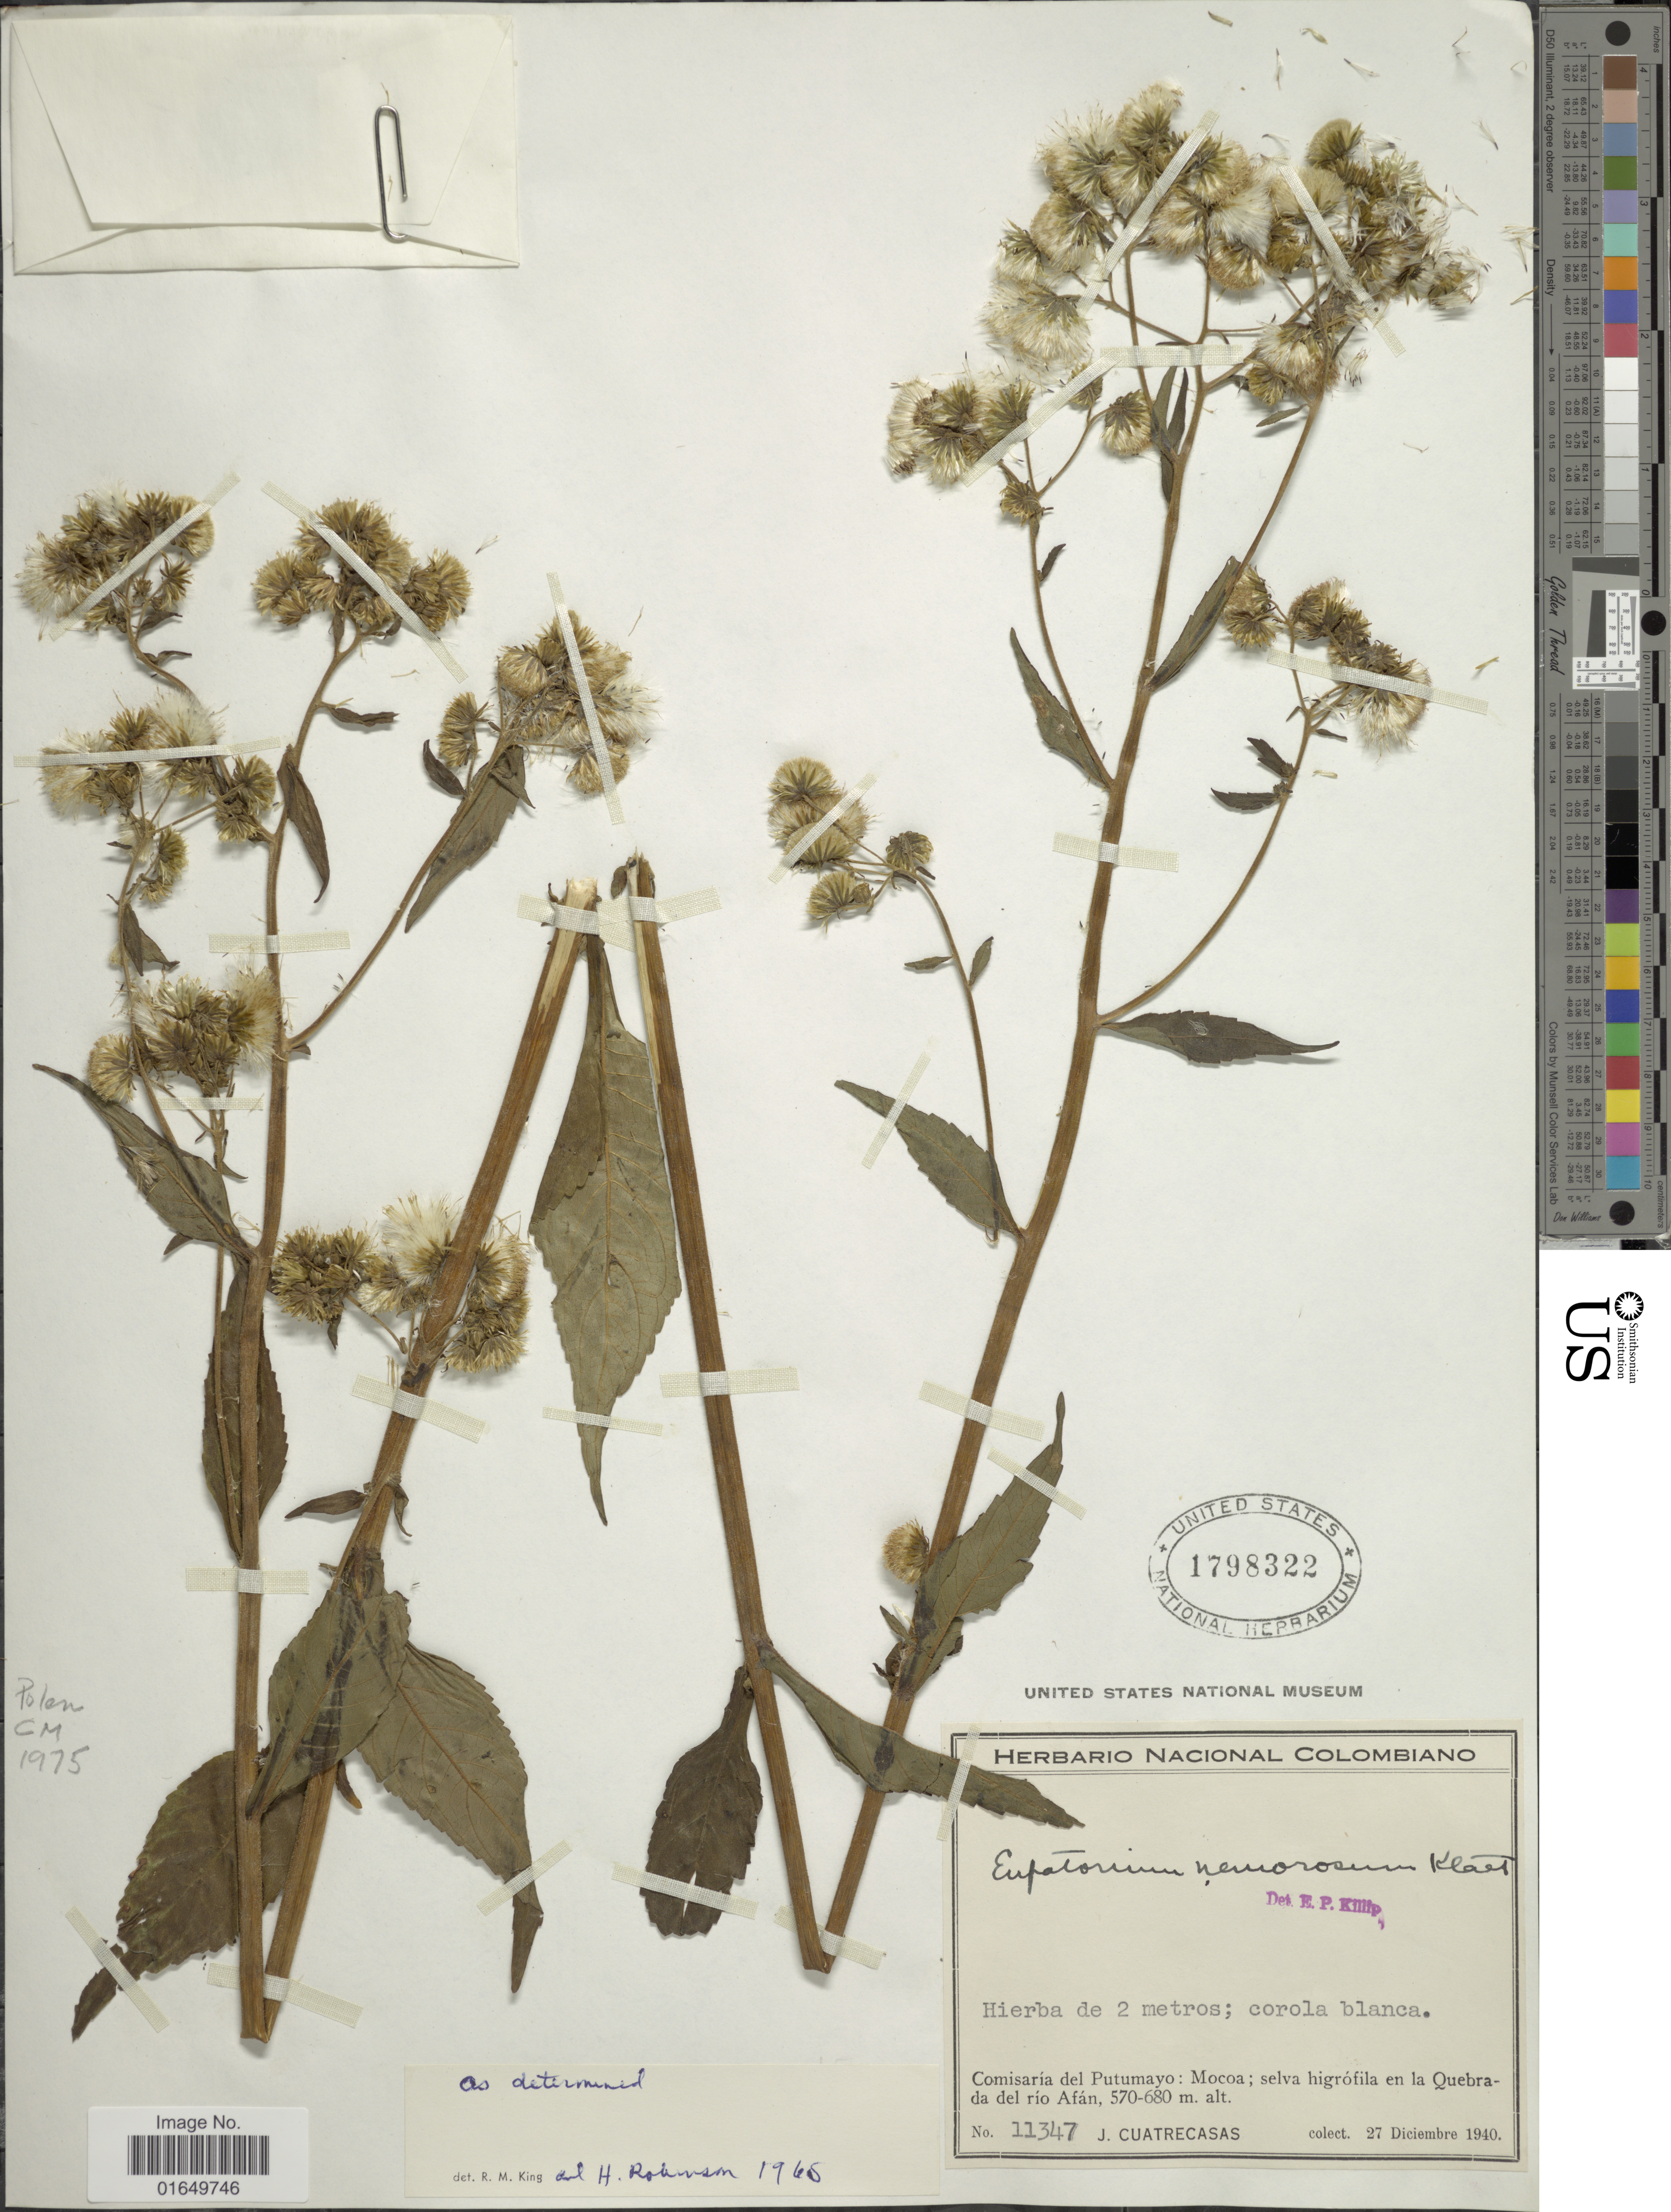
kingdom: Plantae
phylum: Tracheophyta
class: Magnoliopsida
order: Asterales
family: Asteraceae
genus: Polyanthina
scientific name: Polyanthina nemorosa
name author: (Klatt) R.M. King & H. Rob.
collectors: J. Cuatrecasas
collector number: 11347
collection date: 1940-12-27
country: Colombia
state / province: Putumayo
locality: Mocoa; selva higrófila en la Quebrada del río Afán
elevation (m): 570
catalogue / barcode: US 1798322